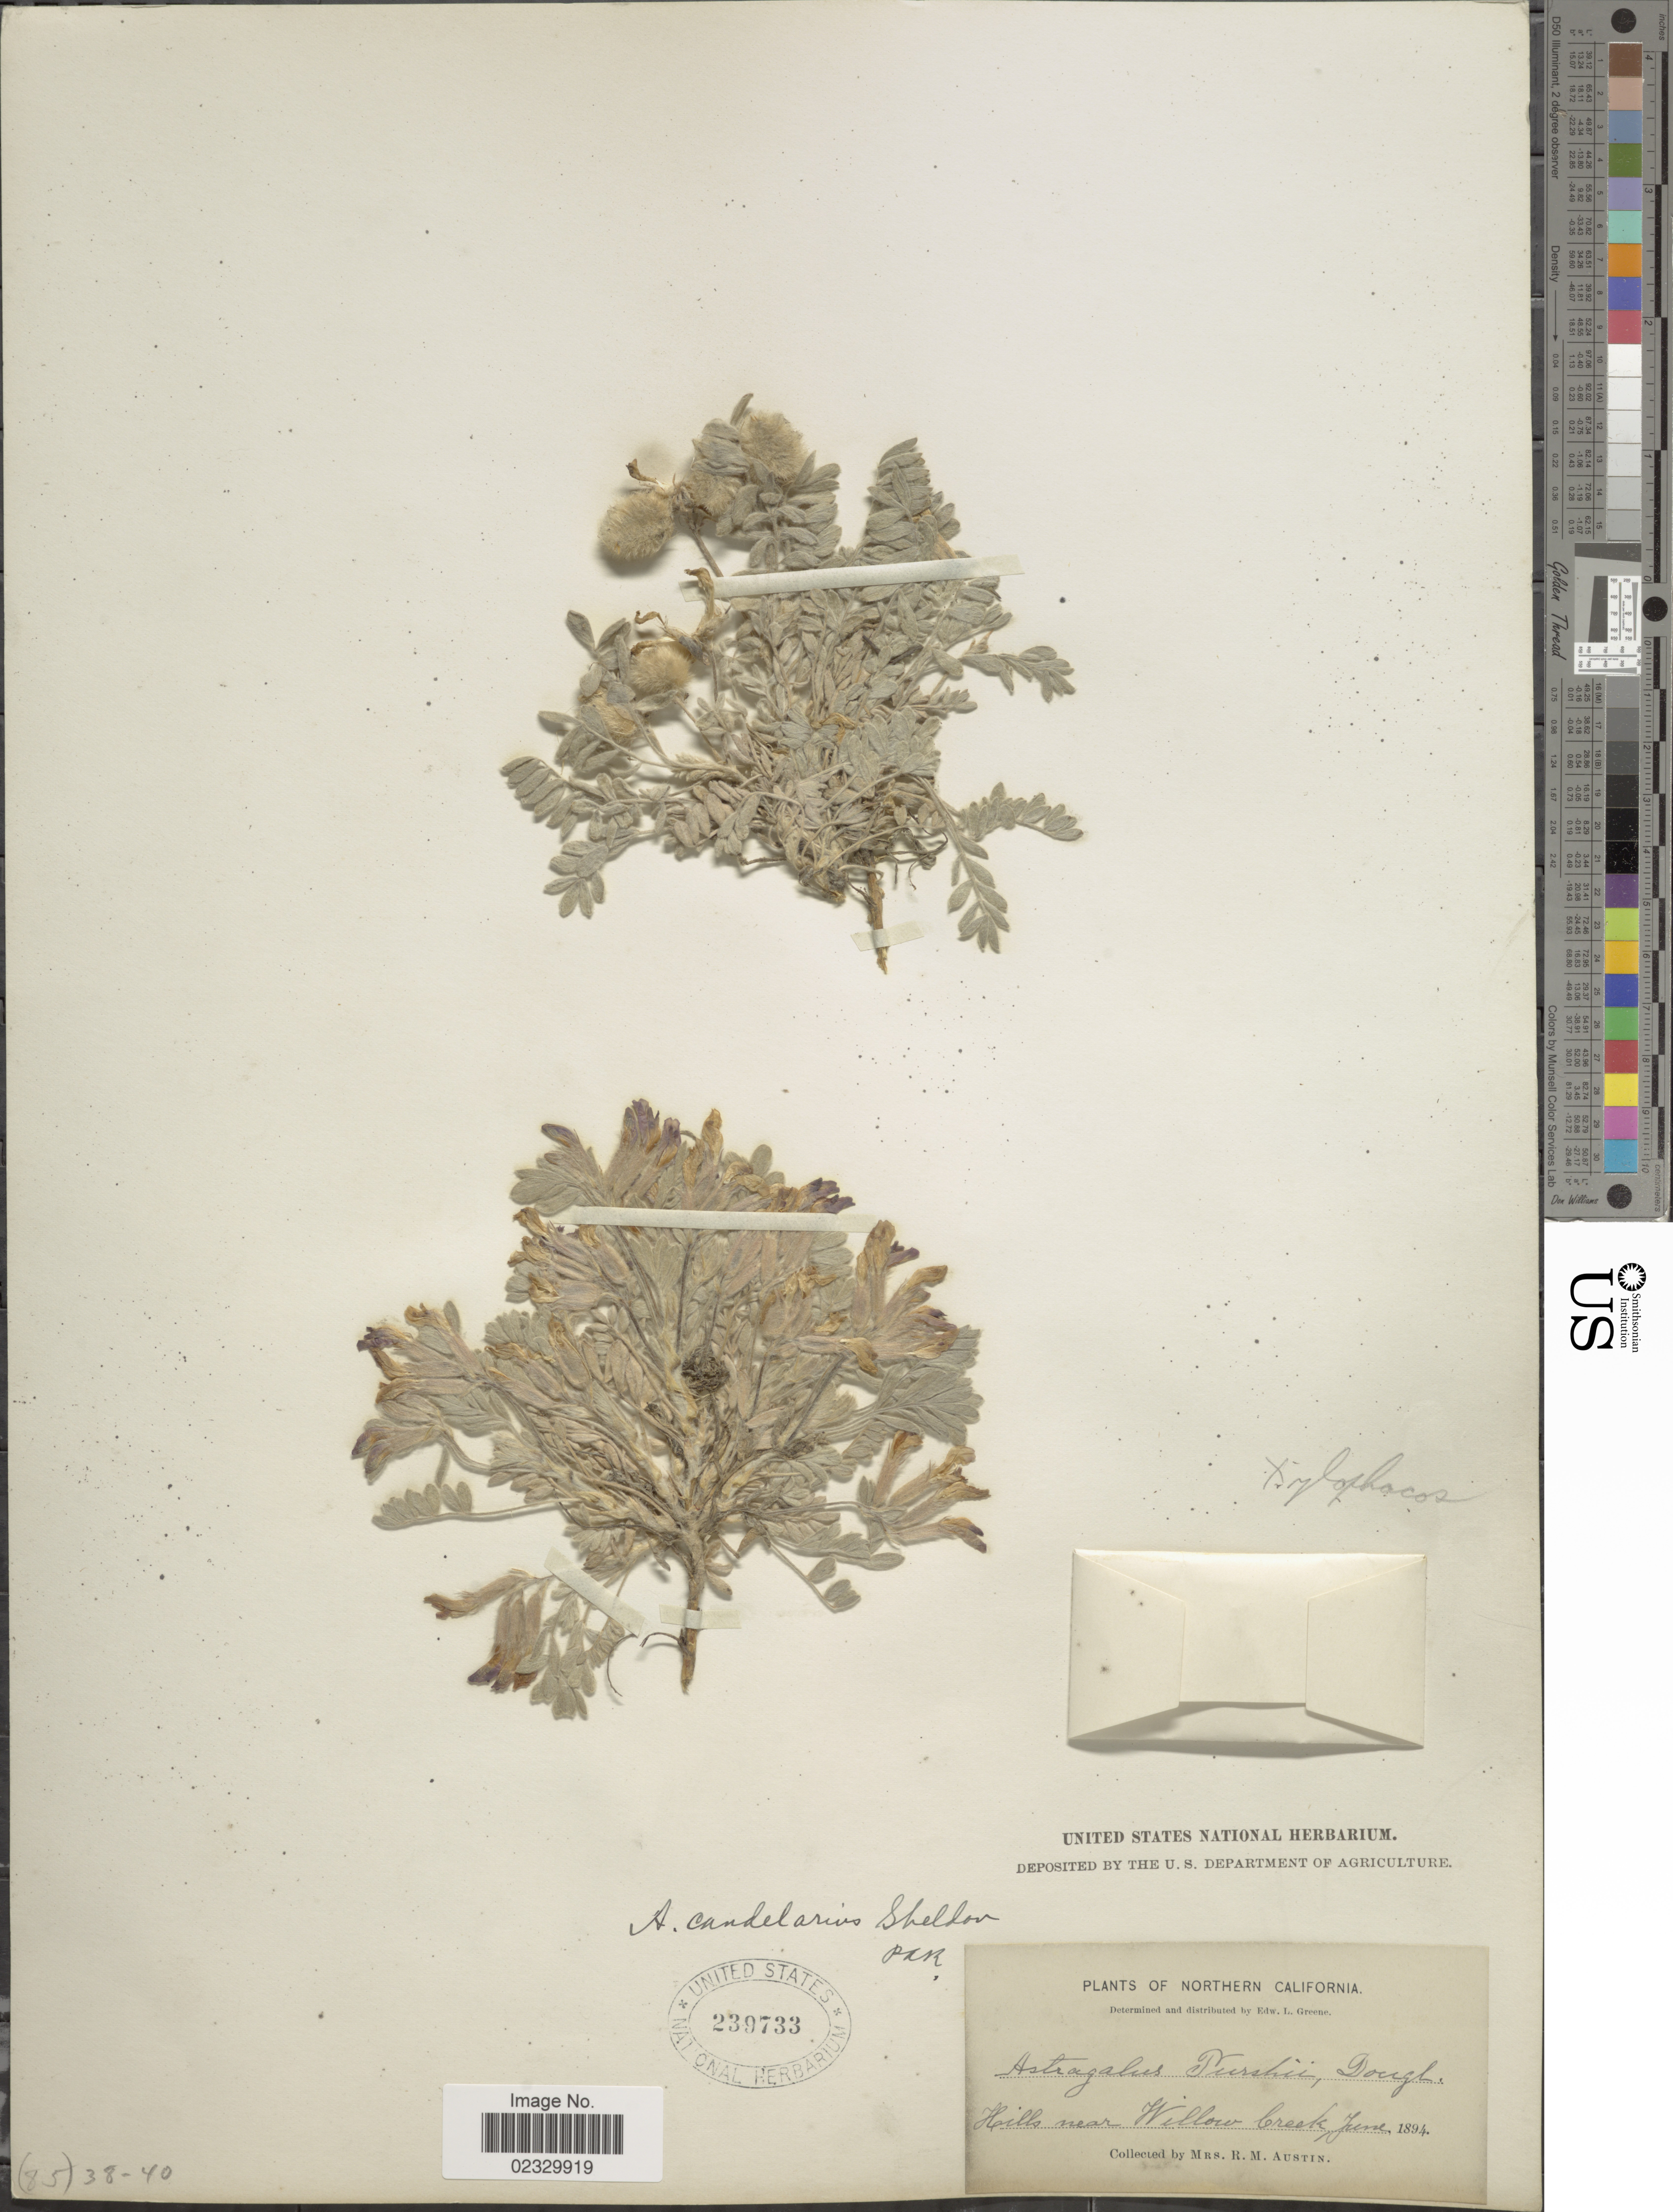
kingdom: Plantae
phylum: Tracheophyta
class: Magnoliopsida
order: Fabales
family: Fabaceae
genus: Astragalus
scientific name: Astragalus candelarius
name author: E. Sheld.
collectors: R. Austin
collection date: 1894-06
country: United States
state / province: California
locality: Northern California. Hills near Willow Creek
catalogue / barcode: US 239733